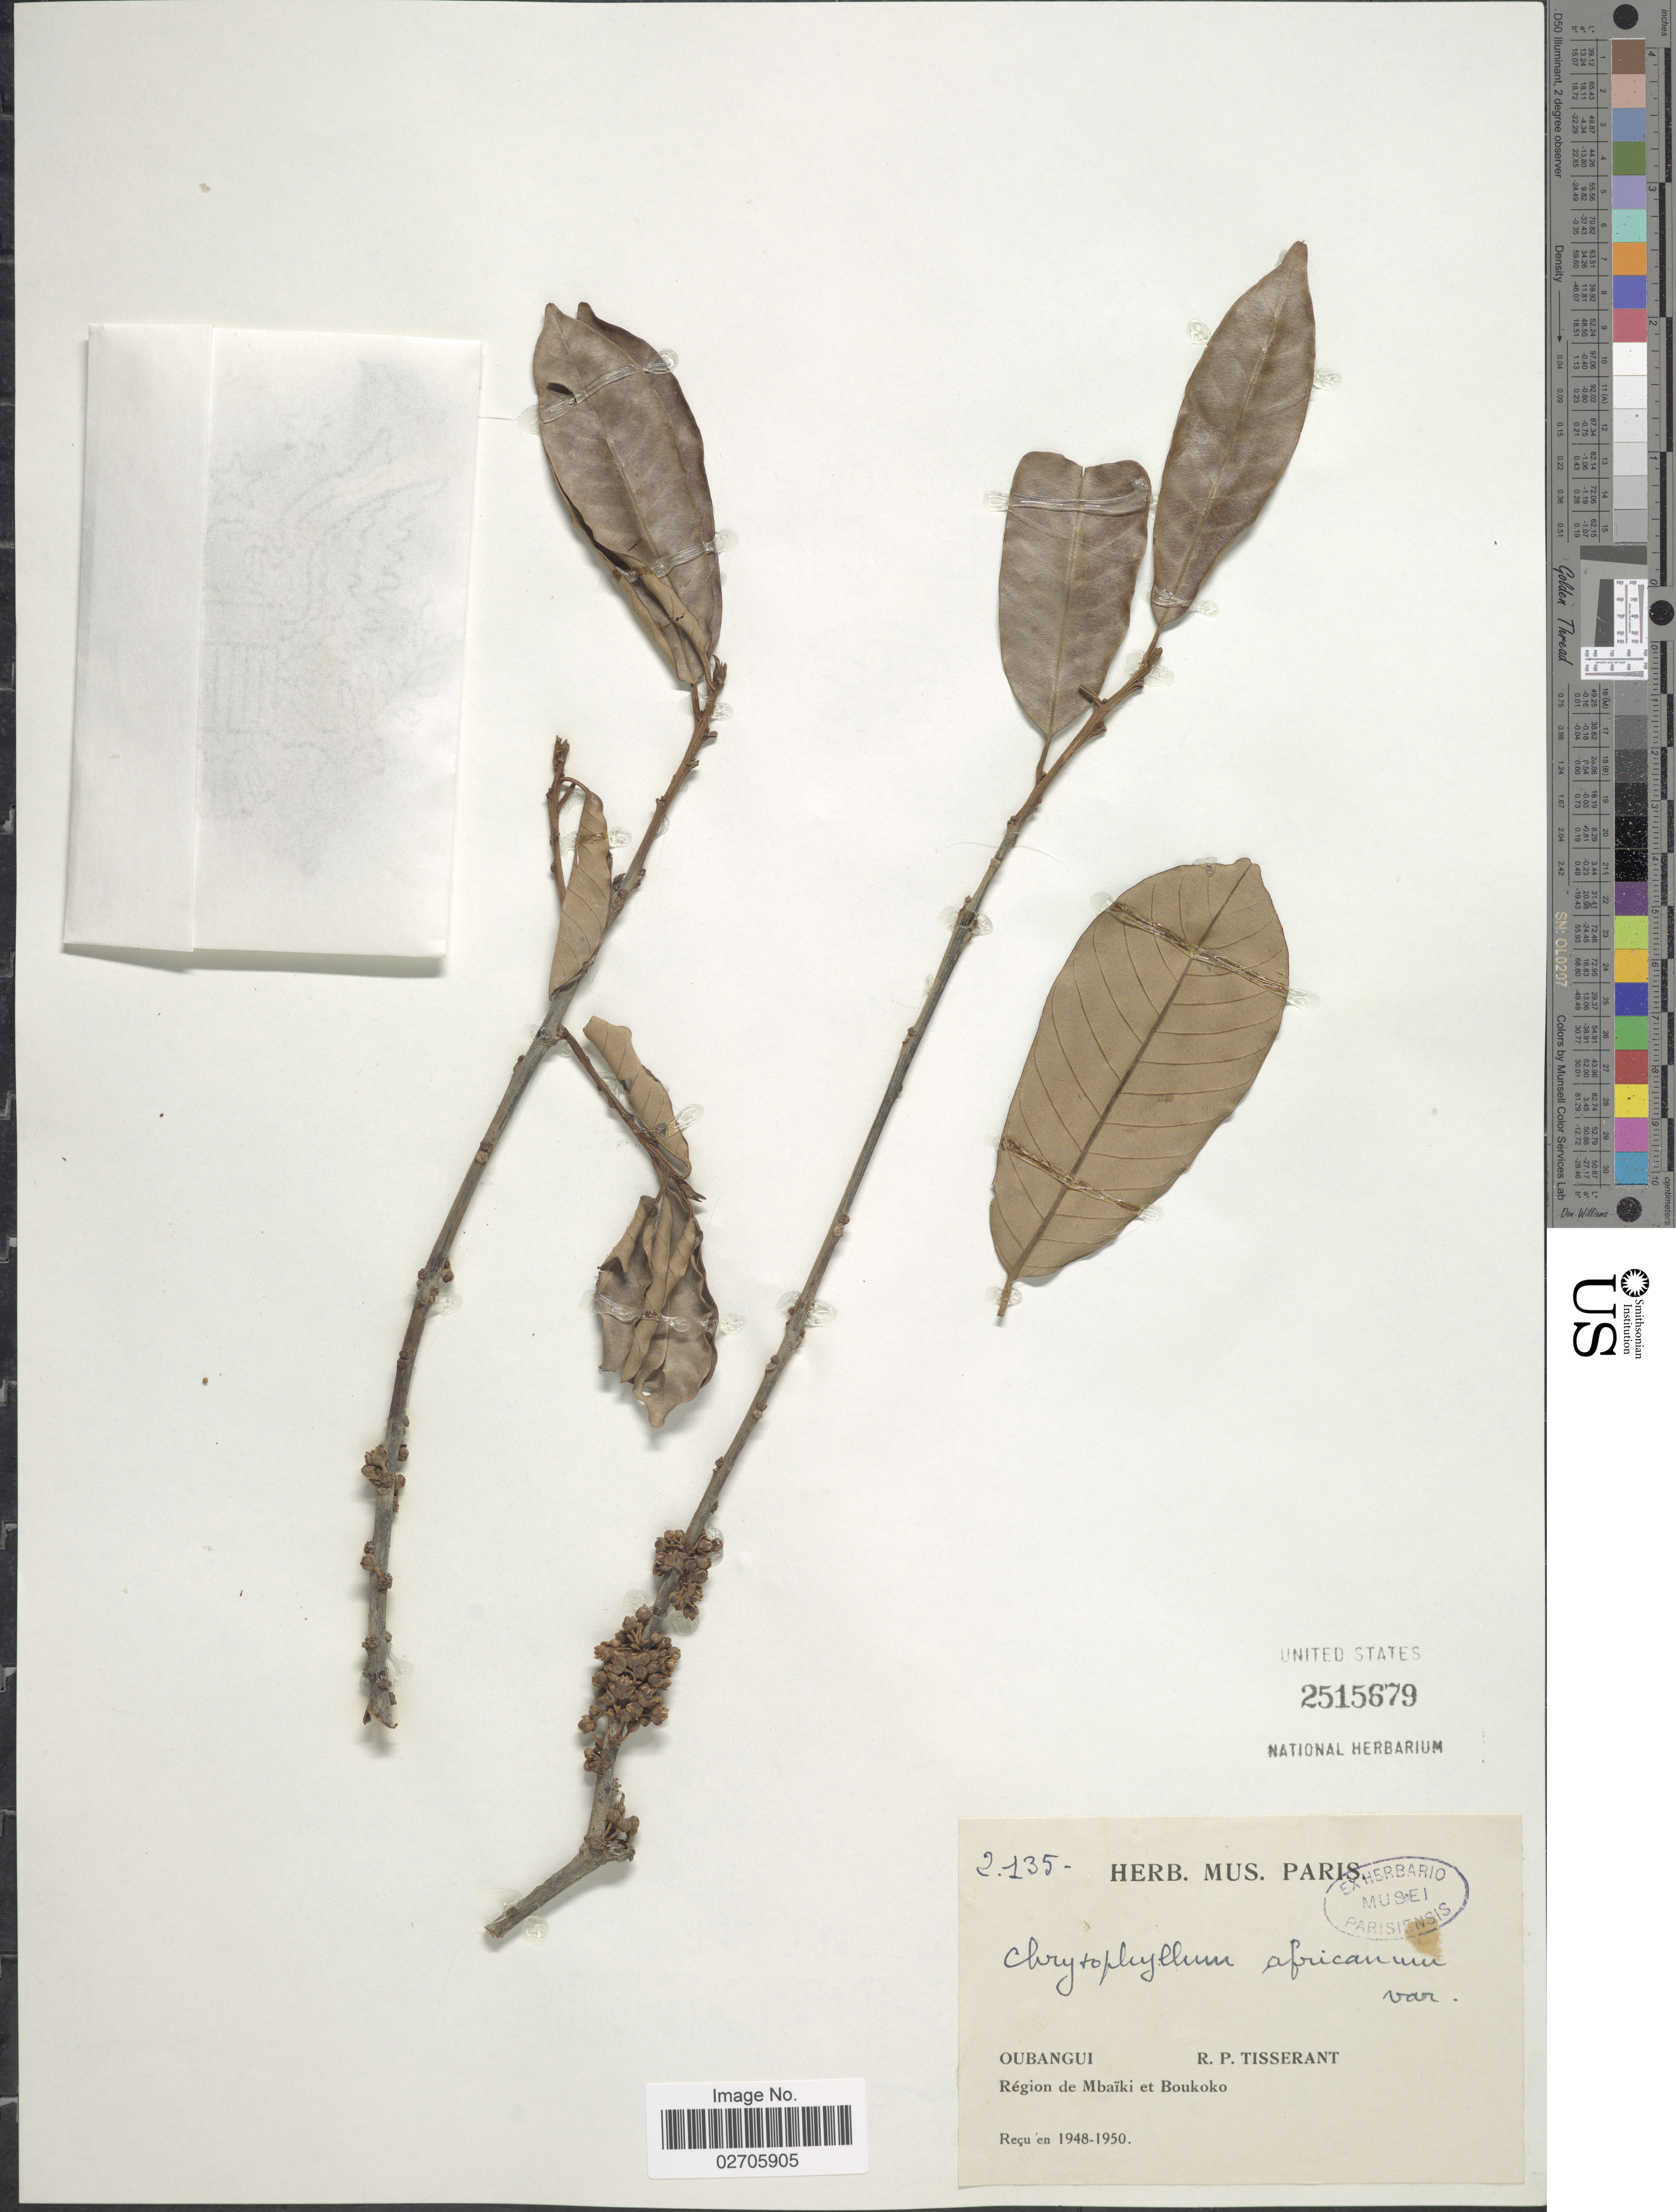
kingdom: Plantae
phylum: Tracheophyta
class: Magnoliopsida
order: Ericales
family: Sapotaceae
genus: Chrysophyllum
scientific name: Chrysophyllum africanum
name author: A. DC.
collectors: C. Tisserant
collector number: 2135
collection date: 1948/1950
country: Central African Republic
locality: Oubangui, Région de Mbaïki et Boukoko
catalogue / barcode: US 2515679